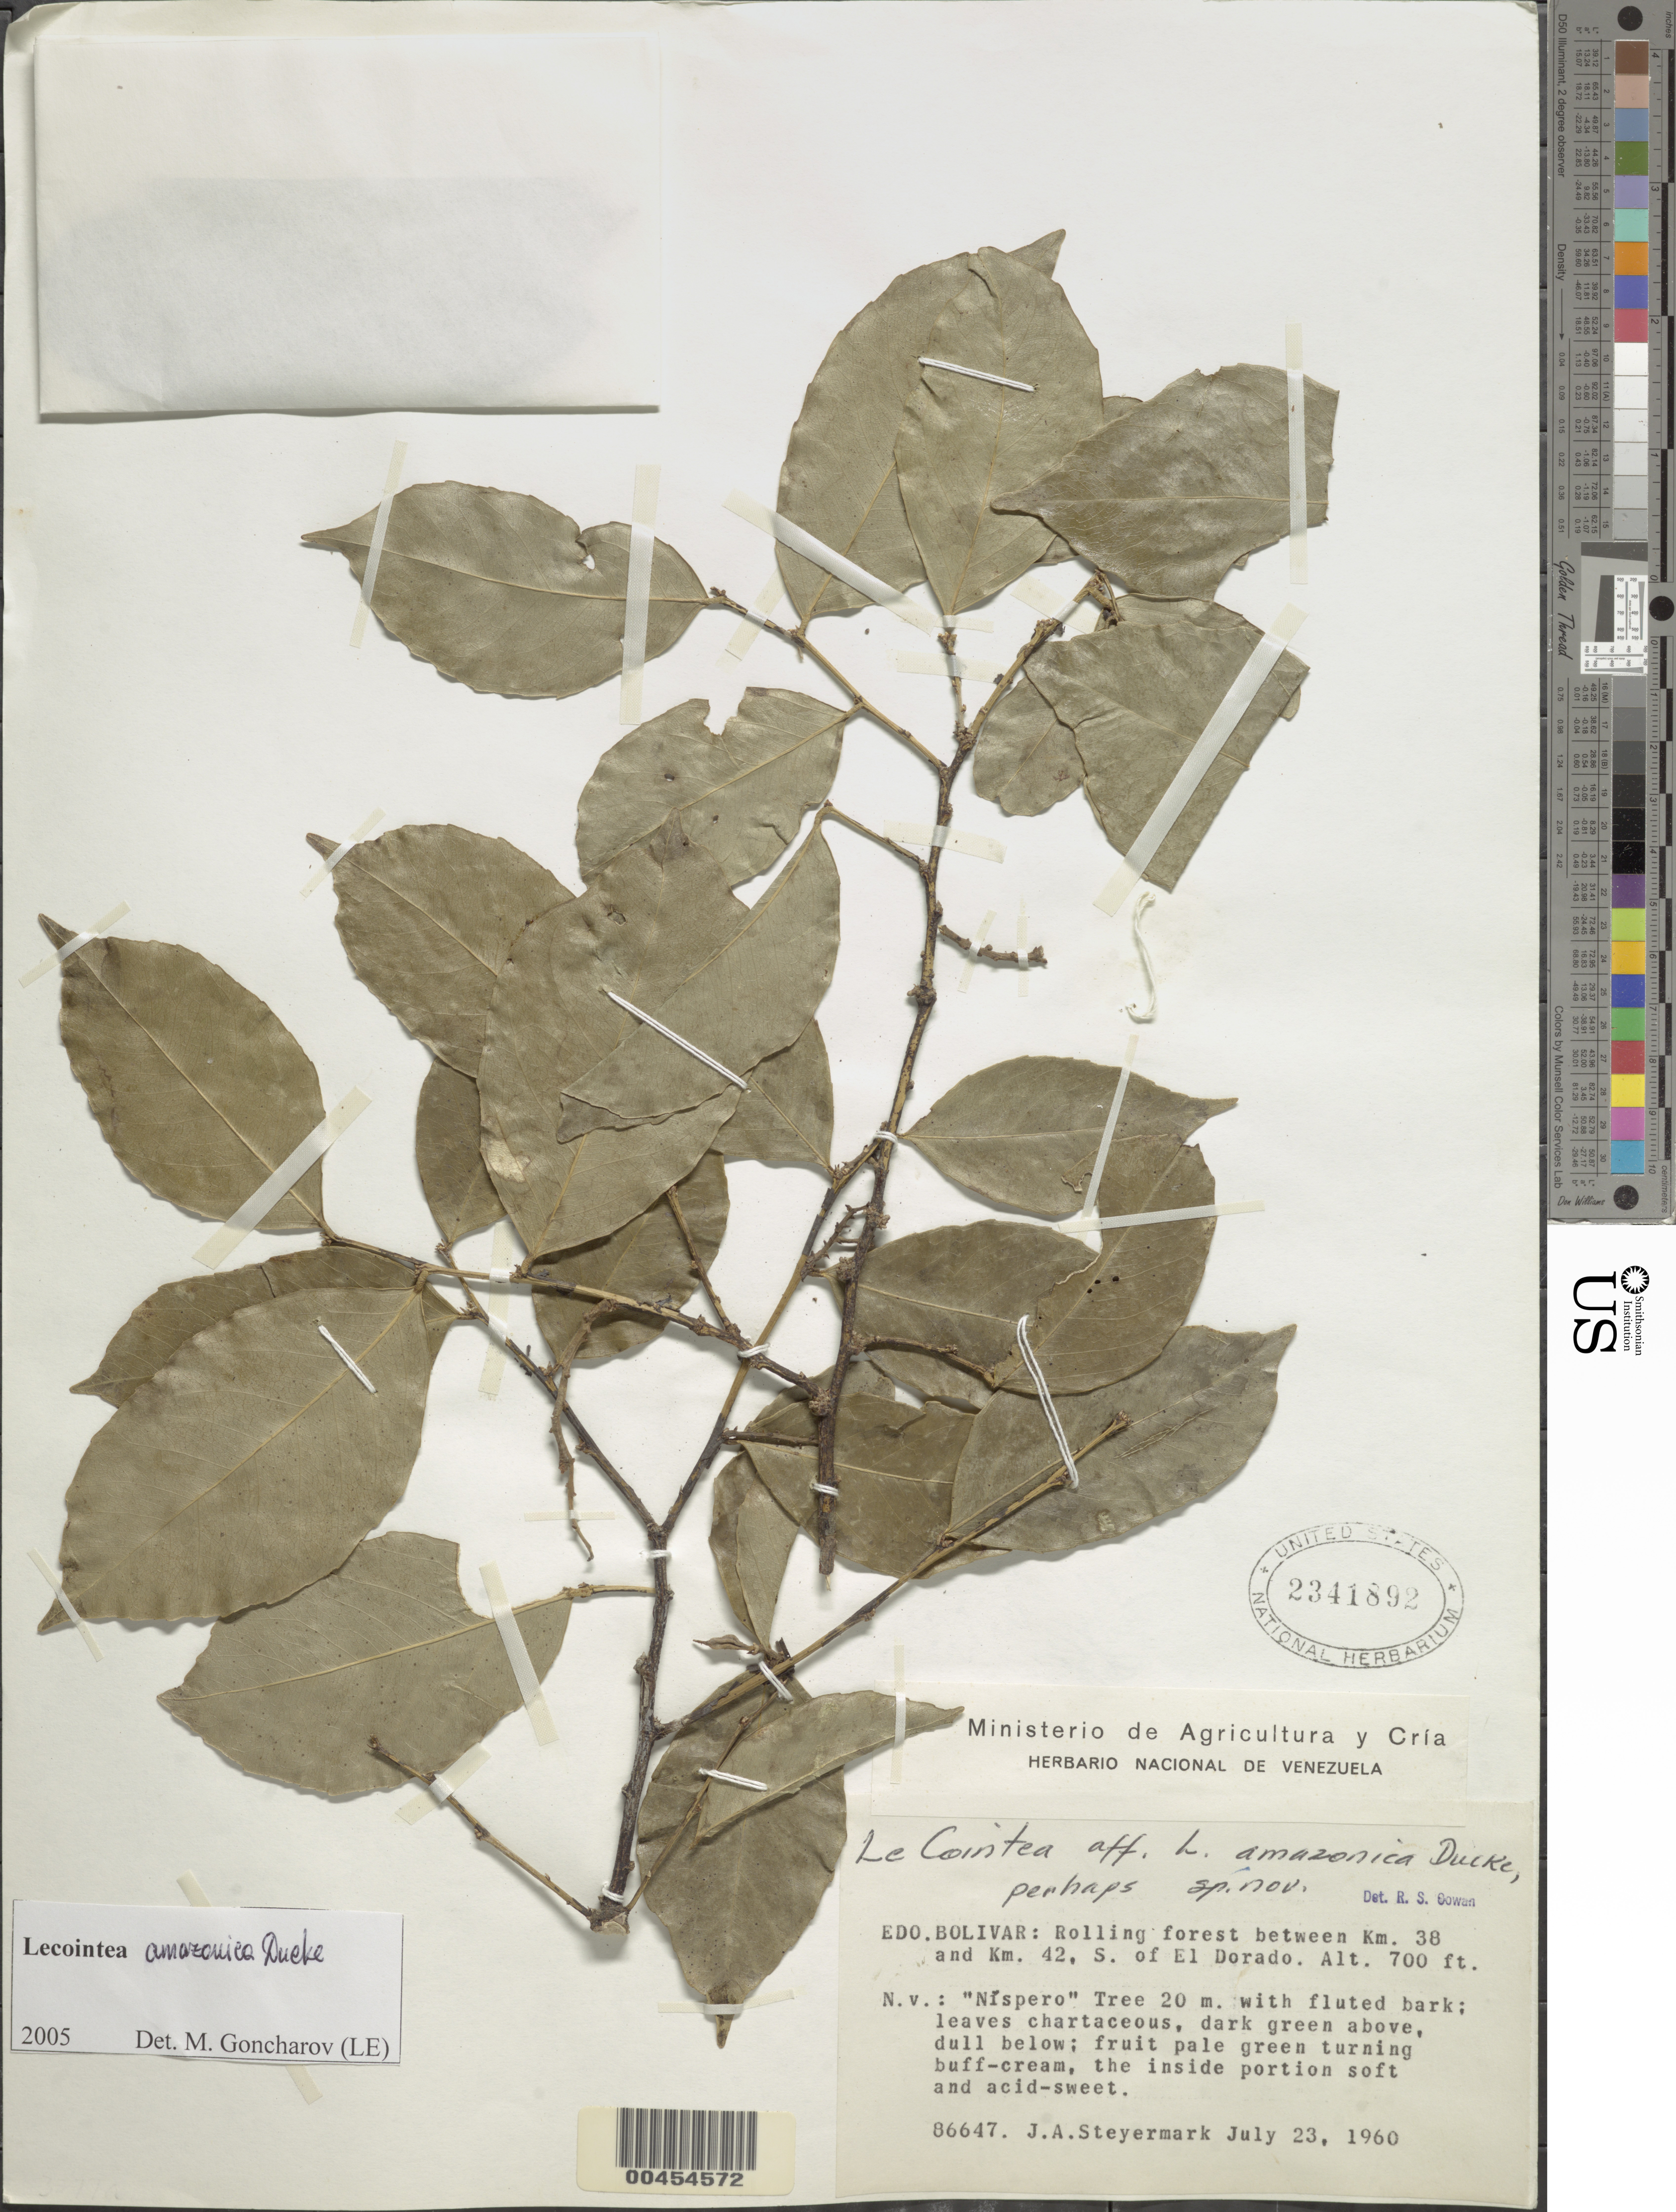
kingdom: Plantae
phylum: Tracheophyta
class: Magnoliopsida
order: Fabales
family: Fabaceae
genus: Lecointea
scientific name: Lecointea amazonica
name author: Ducke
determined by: Cowan, R. S.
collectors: J. Steyermark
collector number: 86647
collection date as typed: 23 Jul 1960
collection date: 1960-07-23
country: Venezuela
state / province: Bolivar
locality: El dorado, s of; between km 38 and km 42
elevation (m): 213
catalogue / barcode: US 2341892